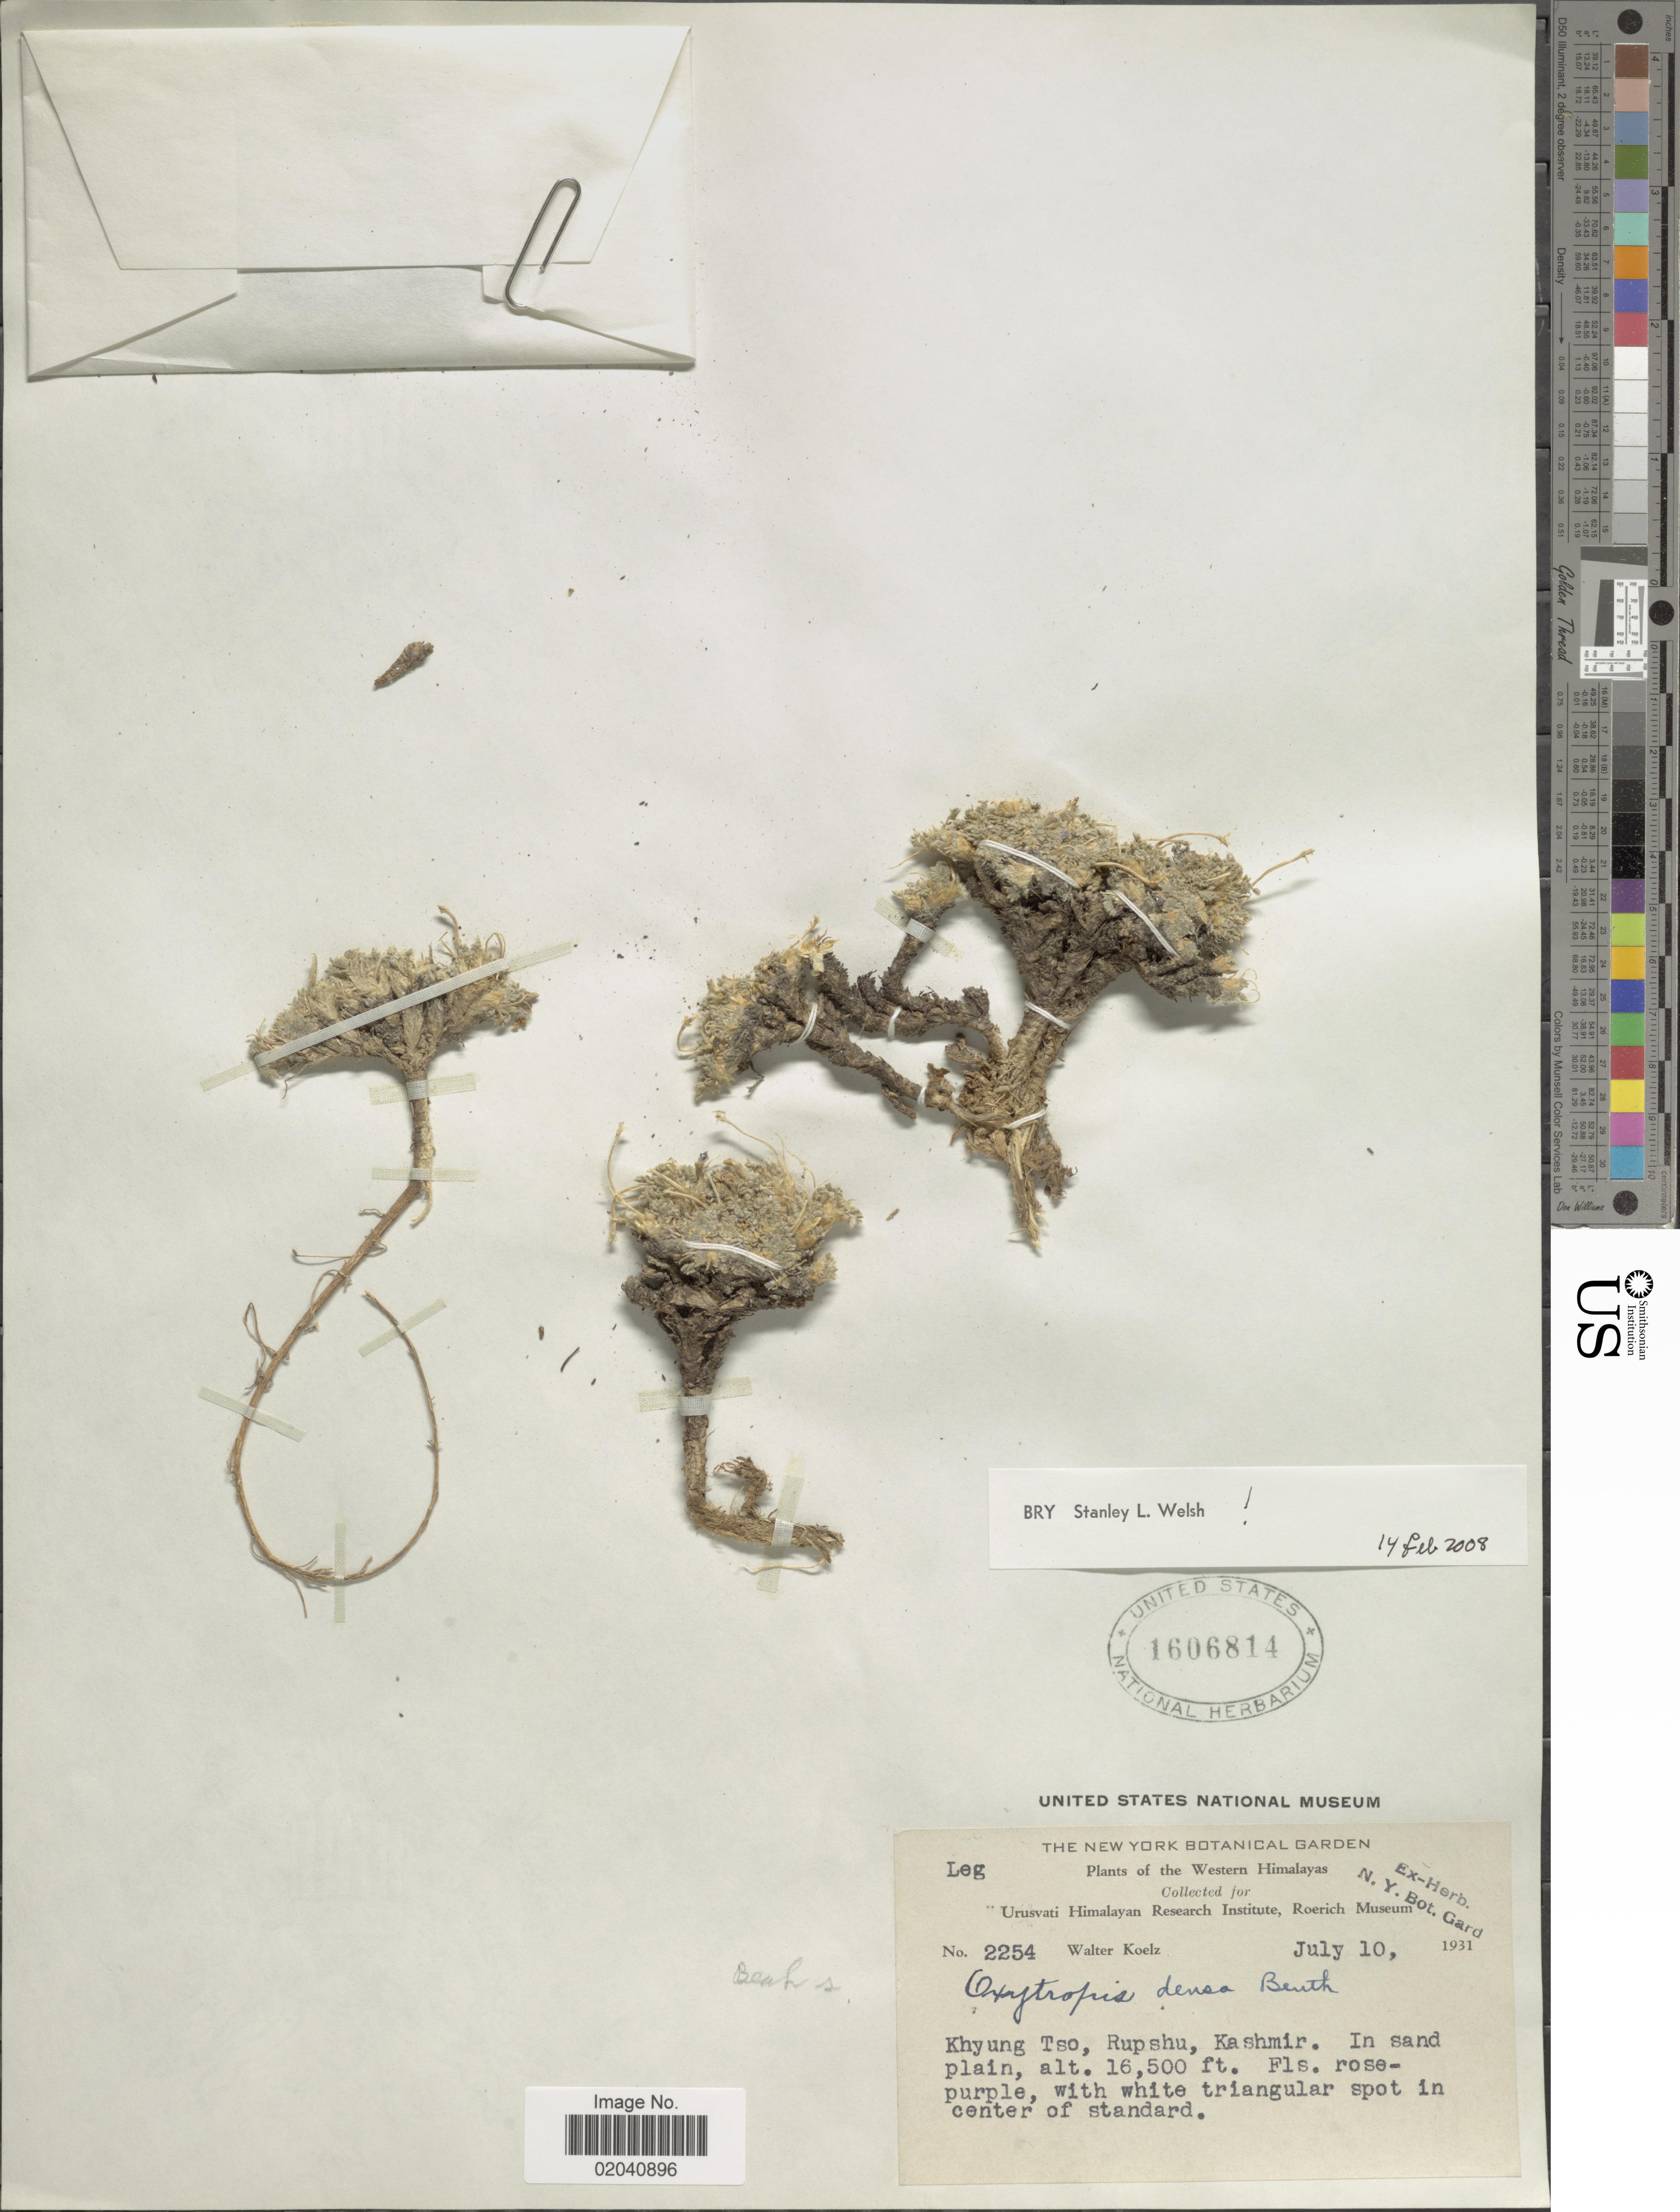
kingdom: Plantae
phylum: Tracheophyta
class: Magnoliopsida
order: Fabales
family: Fabaceae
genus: Oxytropis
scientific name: Oxytropis densa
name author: Bunge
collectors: W. N. Koelz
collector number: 2254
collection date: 1931-07-10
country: India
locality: Western Himalayas, Khyung Tsa, Rupshu, Kashmir. In sand plain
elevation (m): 5029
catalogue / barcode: US 1606814